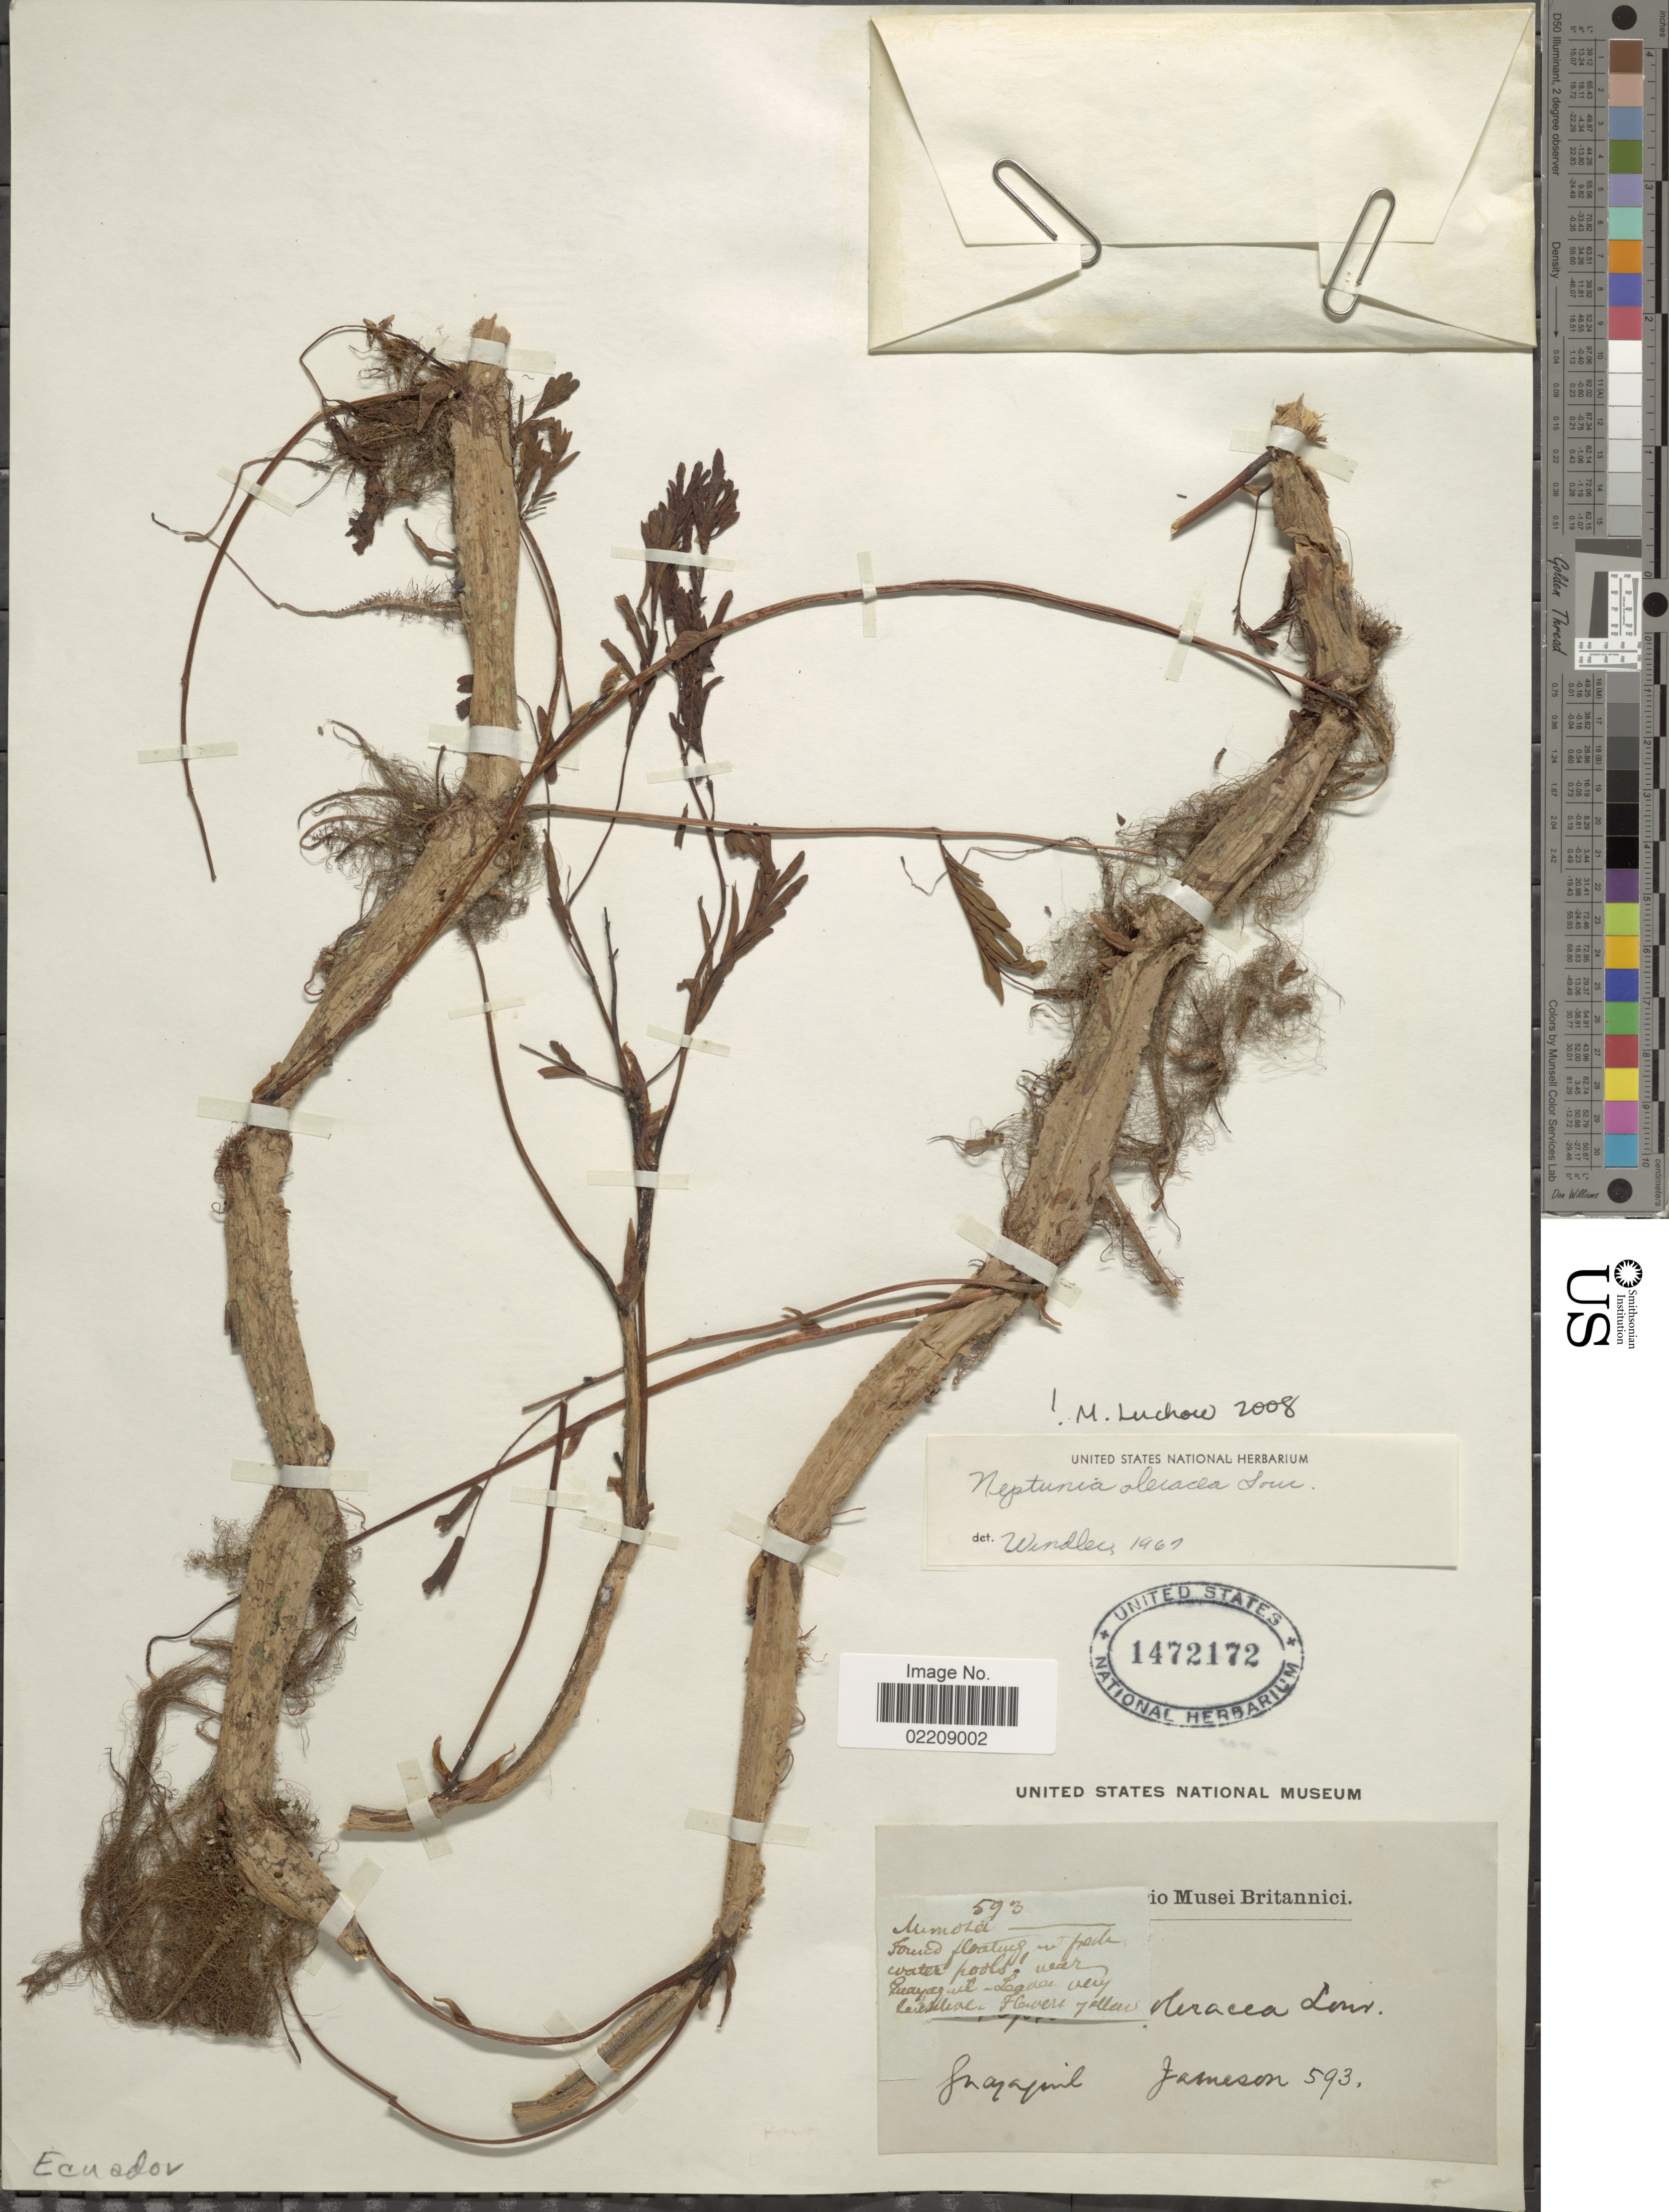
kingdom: Plantae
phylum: Tracheophyta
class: Magnoliopsida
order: Fabales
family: Fabaceae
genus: Neptunia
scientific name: Neptunia oleracea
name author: Lour.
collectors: -- Jameson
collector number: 593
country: Ecuador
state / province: Guayas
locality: Guayaquil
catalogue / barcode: US 1472172